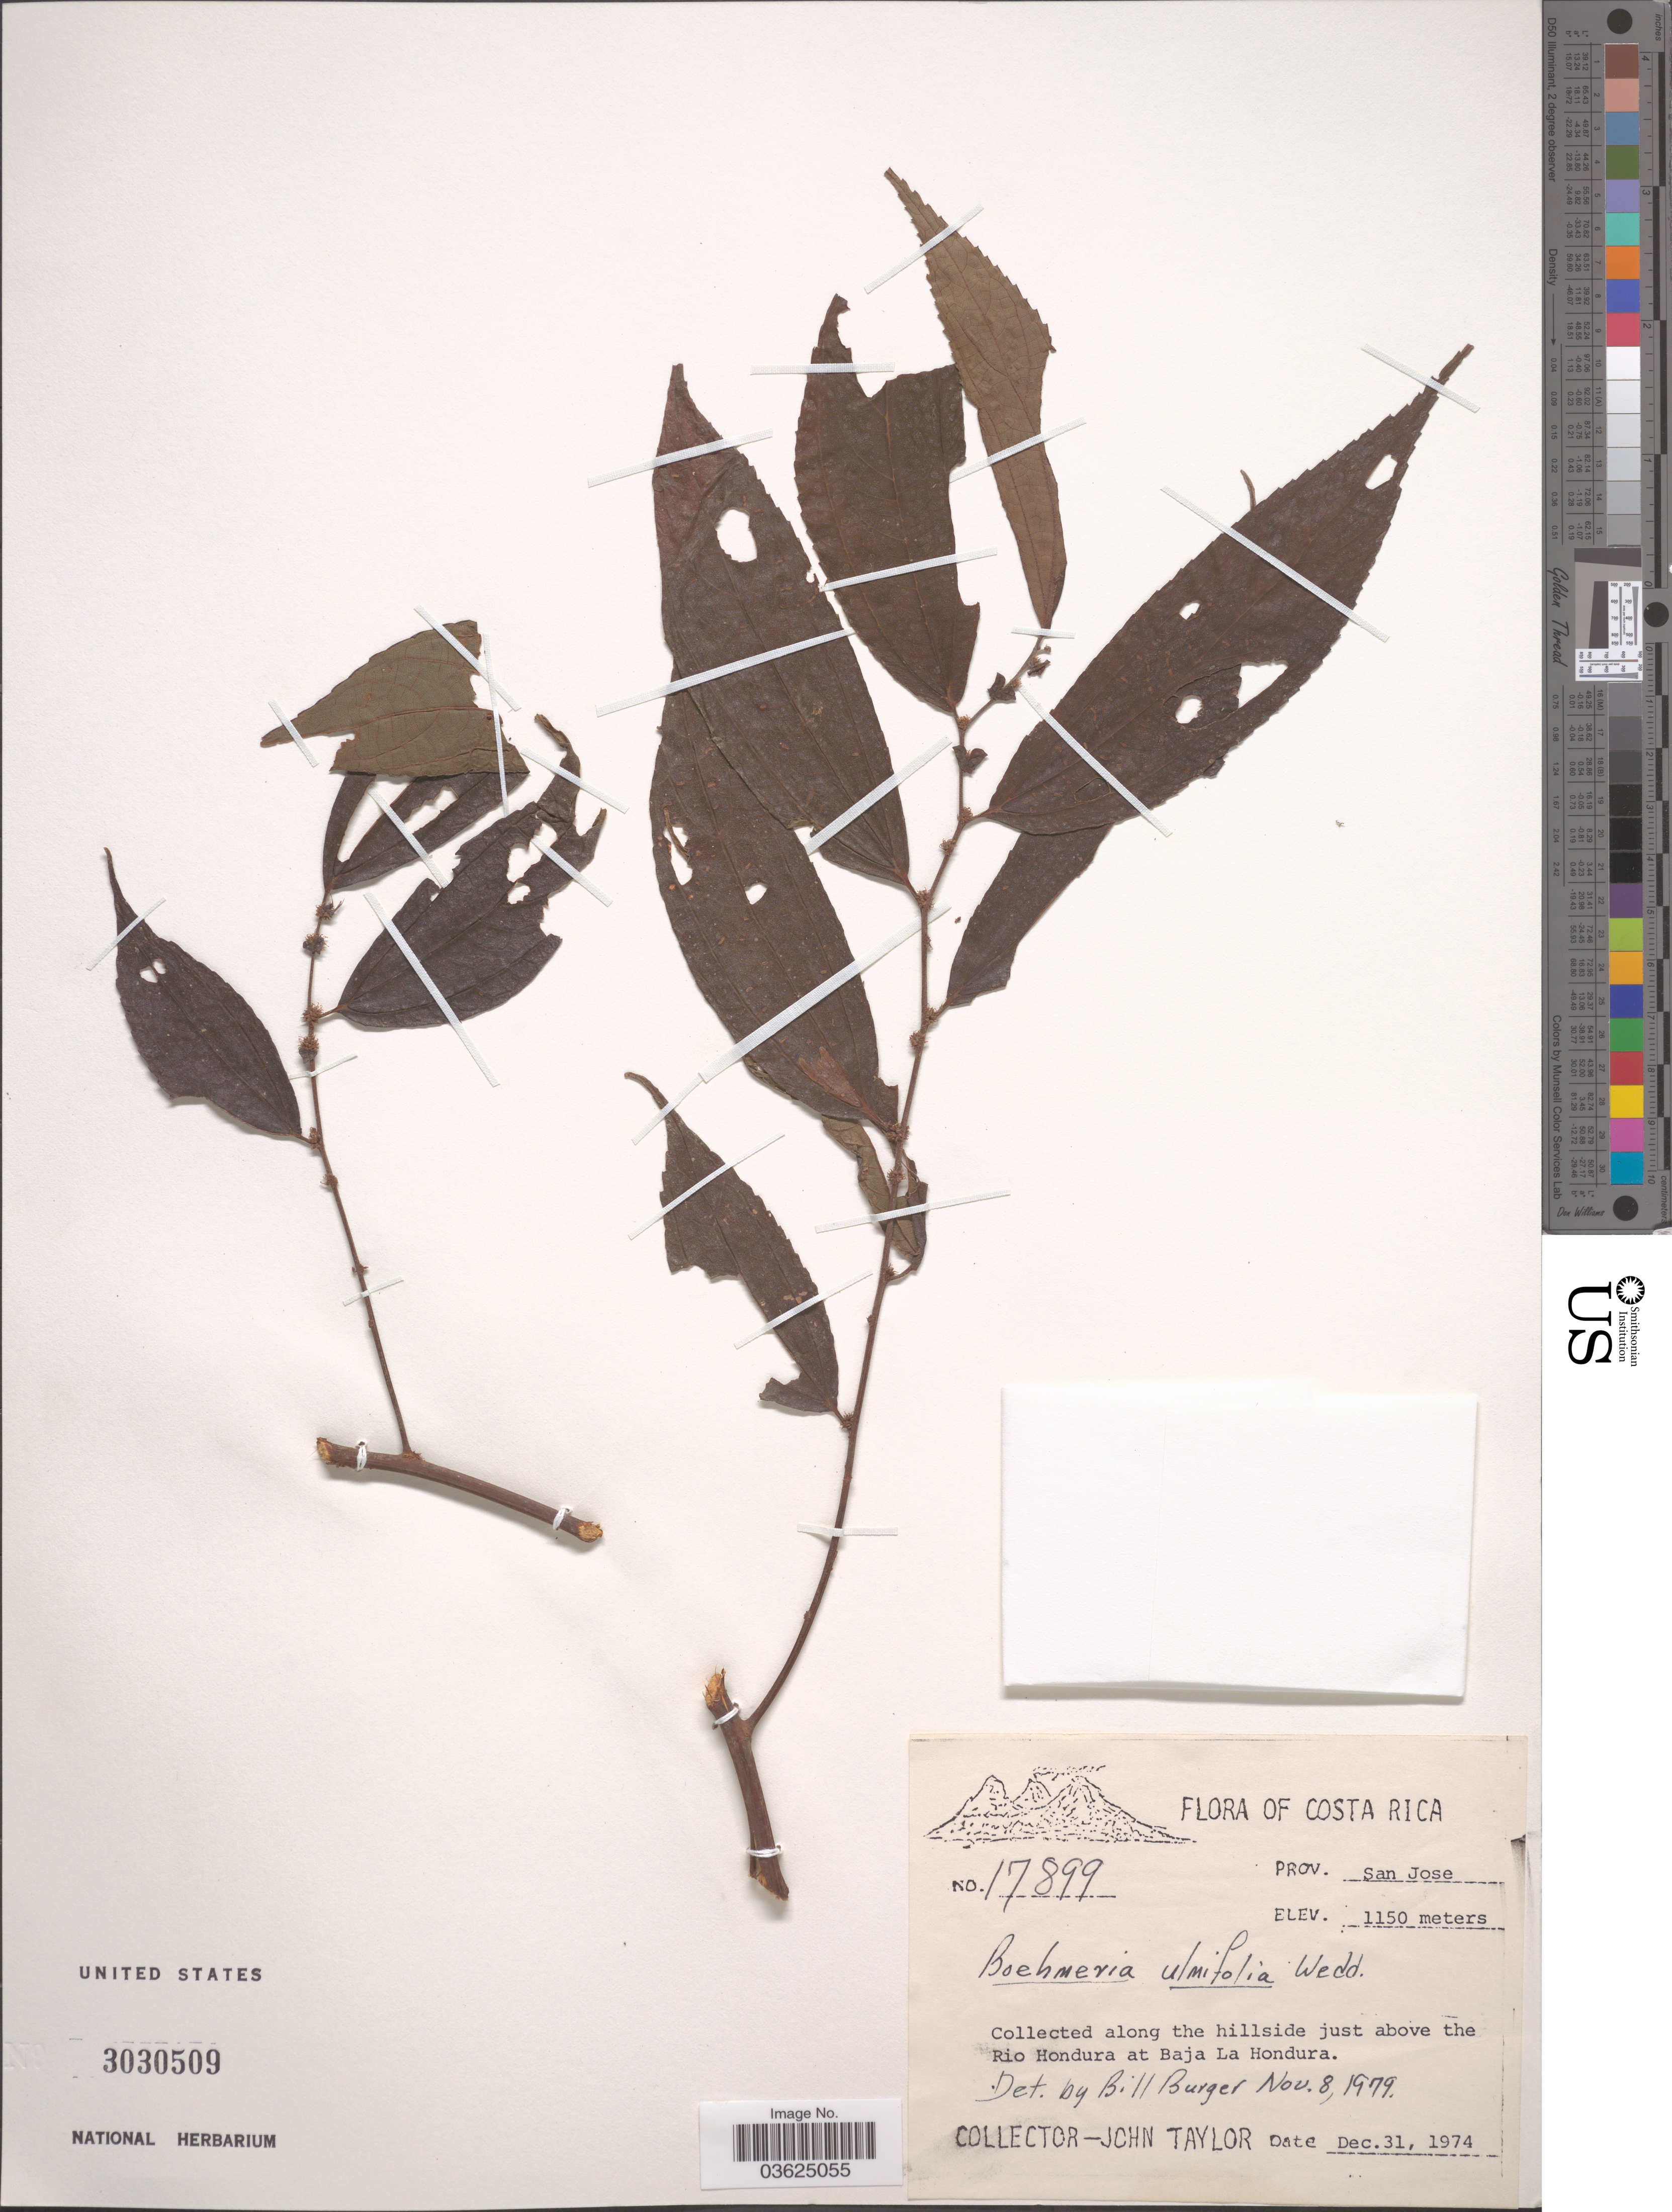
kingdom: Plantae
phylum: Tracheophyta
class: Magnoliopsida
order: Rosales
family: Urticaceae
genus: Boehmeria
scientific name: Boehmeria ulmifolia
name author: Wedd.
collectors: J. Taylor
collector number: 17899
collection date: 1974-12-31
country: Costa Rica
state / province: San José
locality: Along the hillside just above the Rio Hondura at Baja La Hondura.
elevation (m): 1150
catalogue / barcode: US 3030509